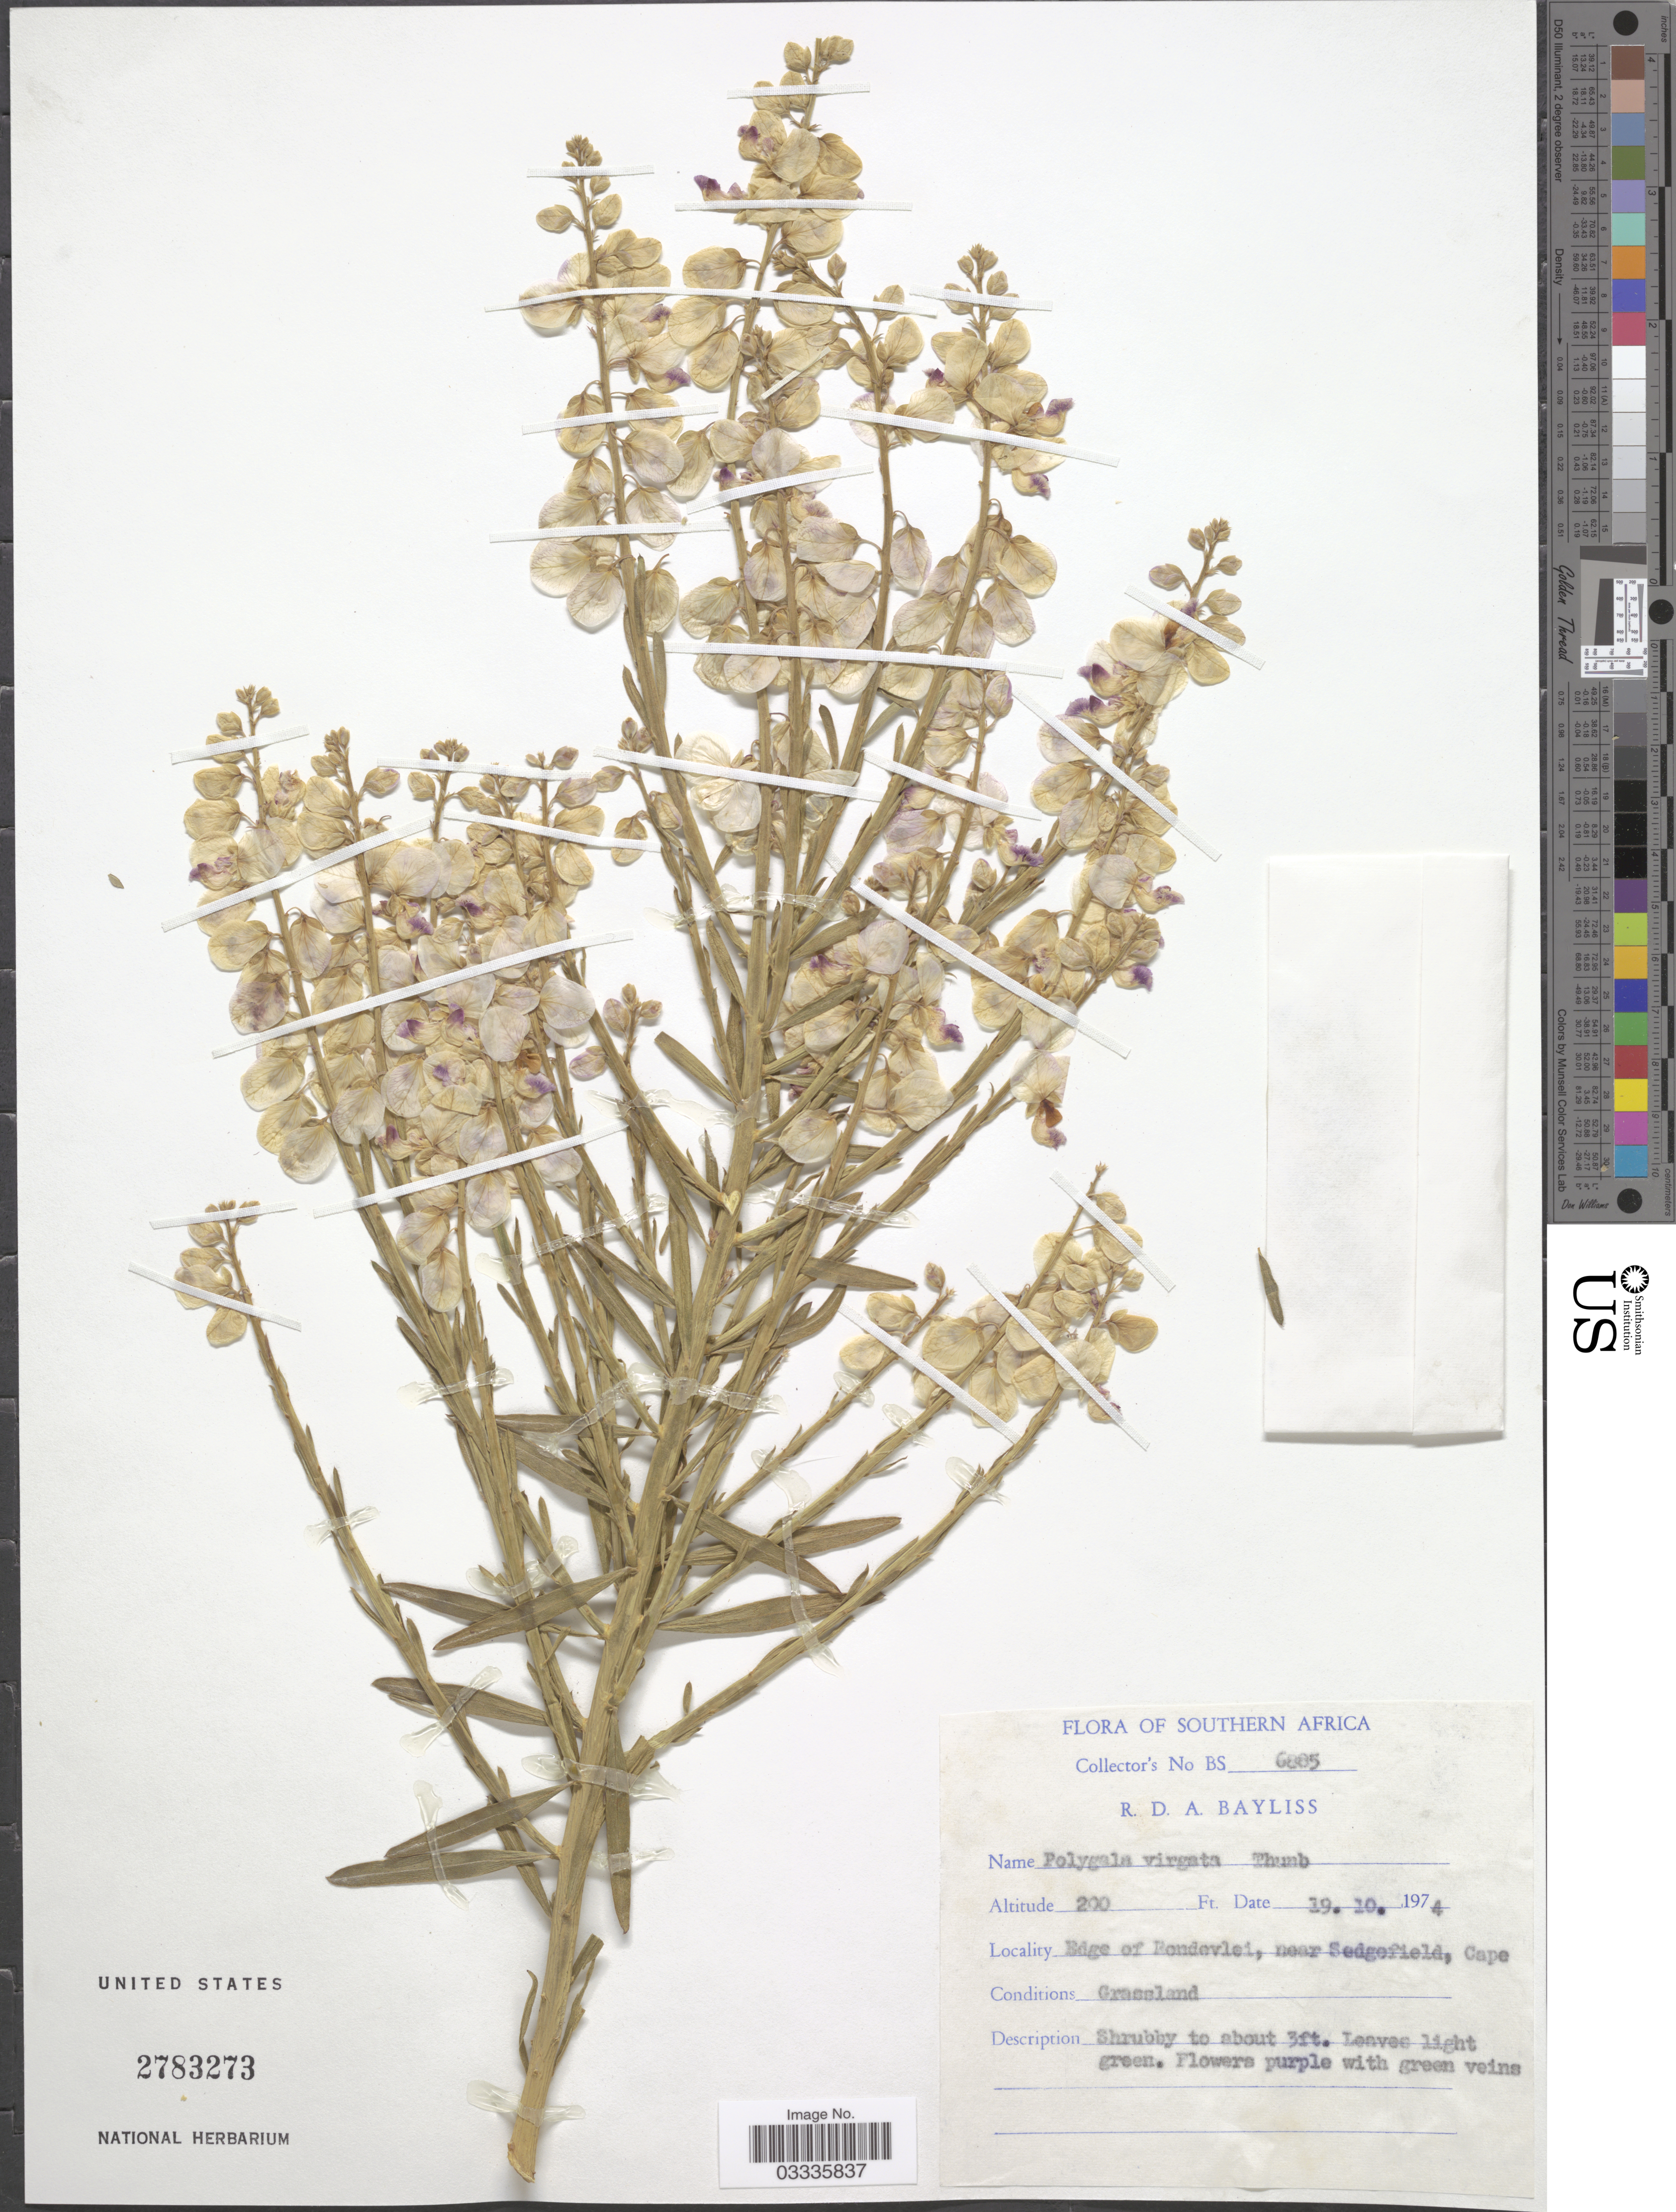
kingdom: Plantae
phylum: Tracheophyta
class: Magnoliopsida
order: Fabales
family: Polygalaceae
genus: Polygala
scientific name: Polygala virgata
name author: Thunb.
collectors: R. Bayliss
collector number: BS6885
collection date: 1974-10-19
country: South Africa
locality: Southern Africa. Edge of Pondevlei, near Sedgefield, Cape.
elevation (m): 61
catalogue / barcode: US 2783273